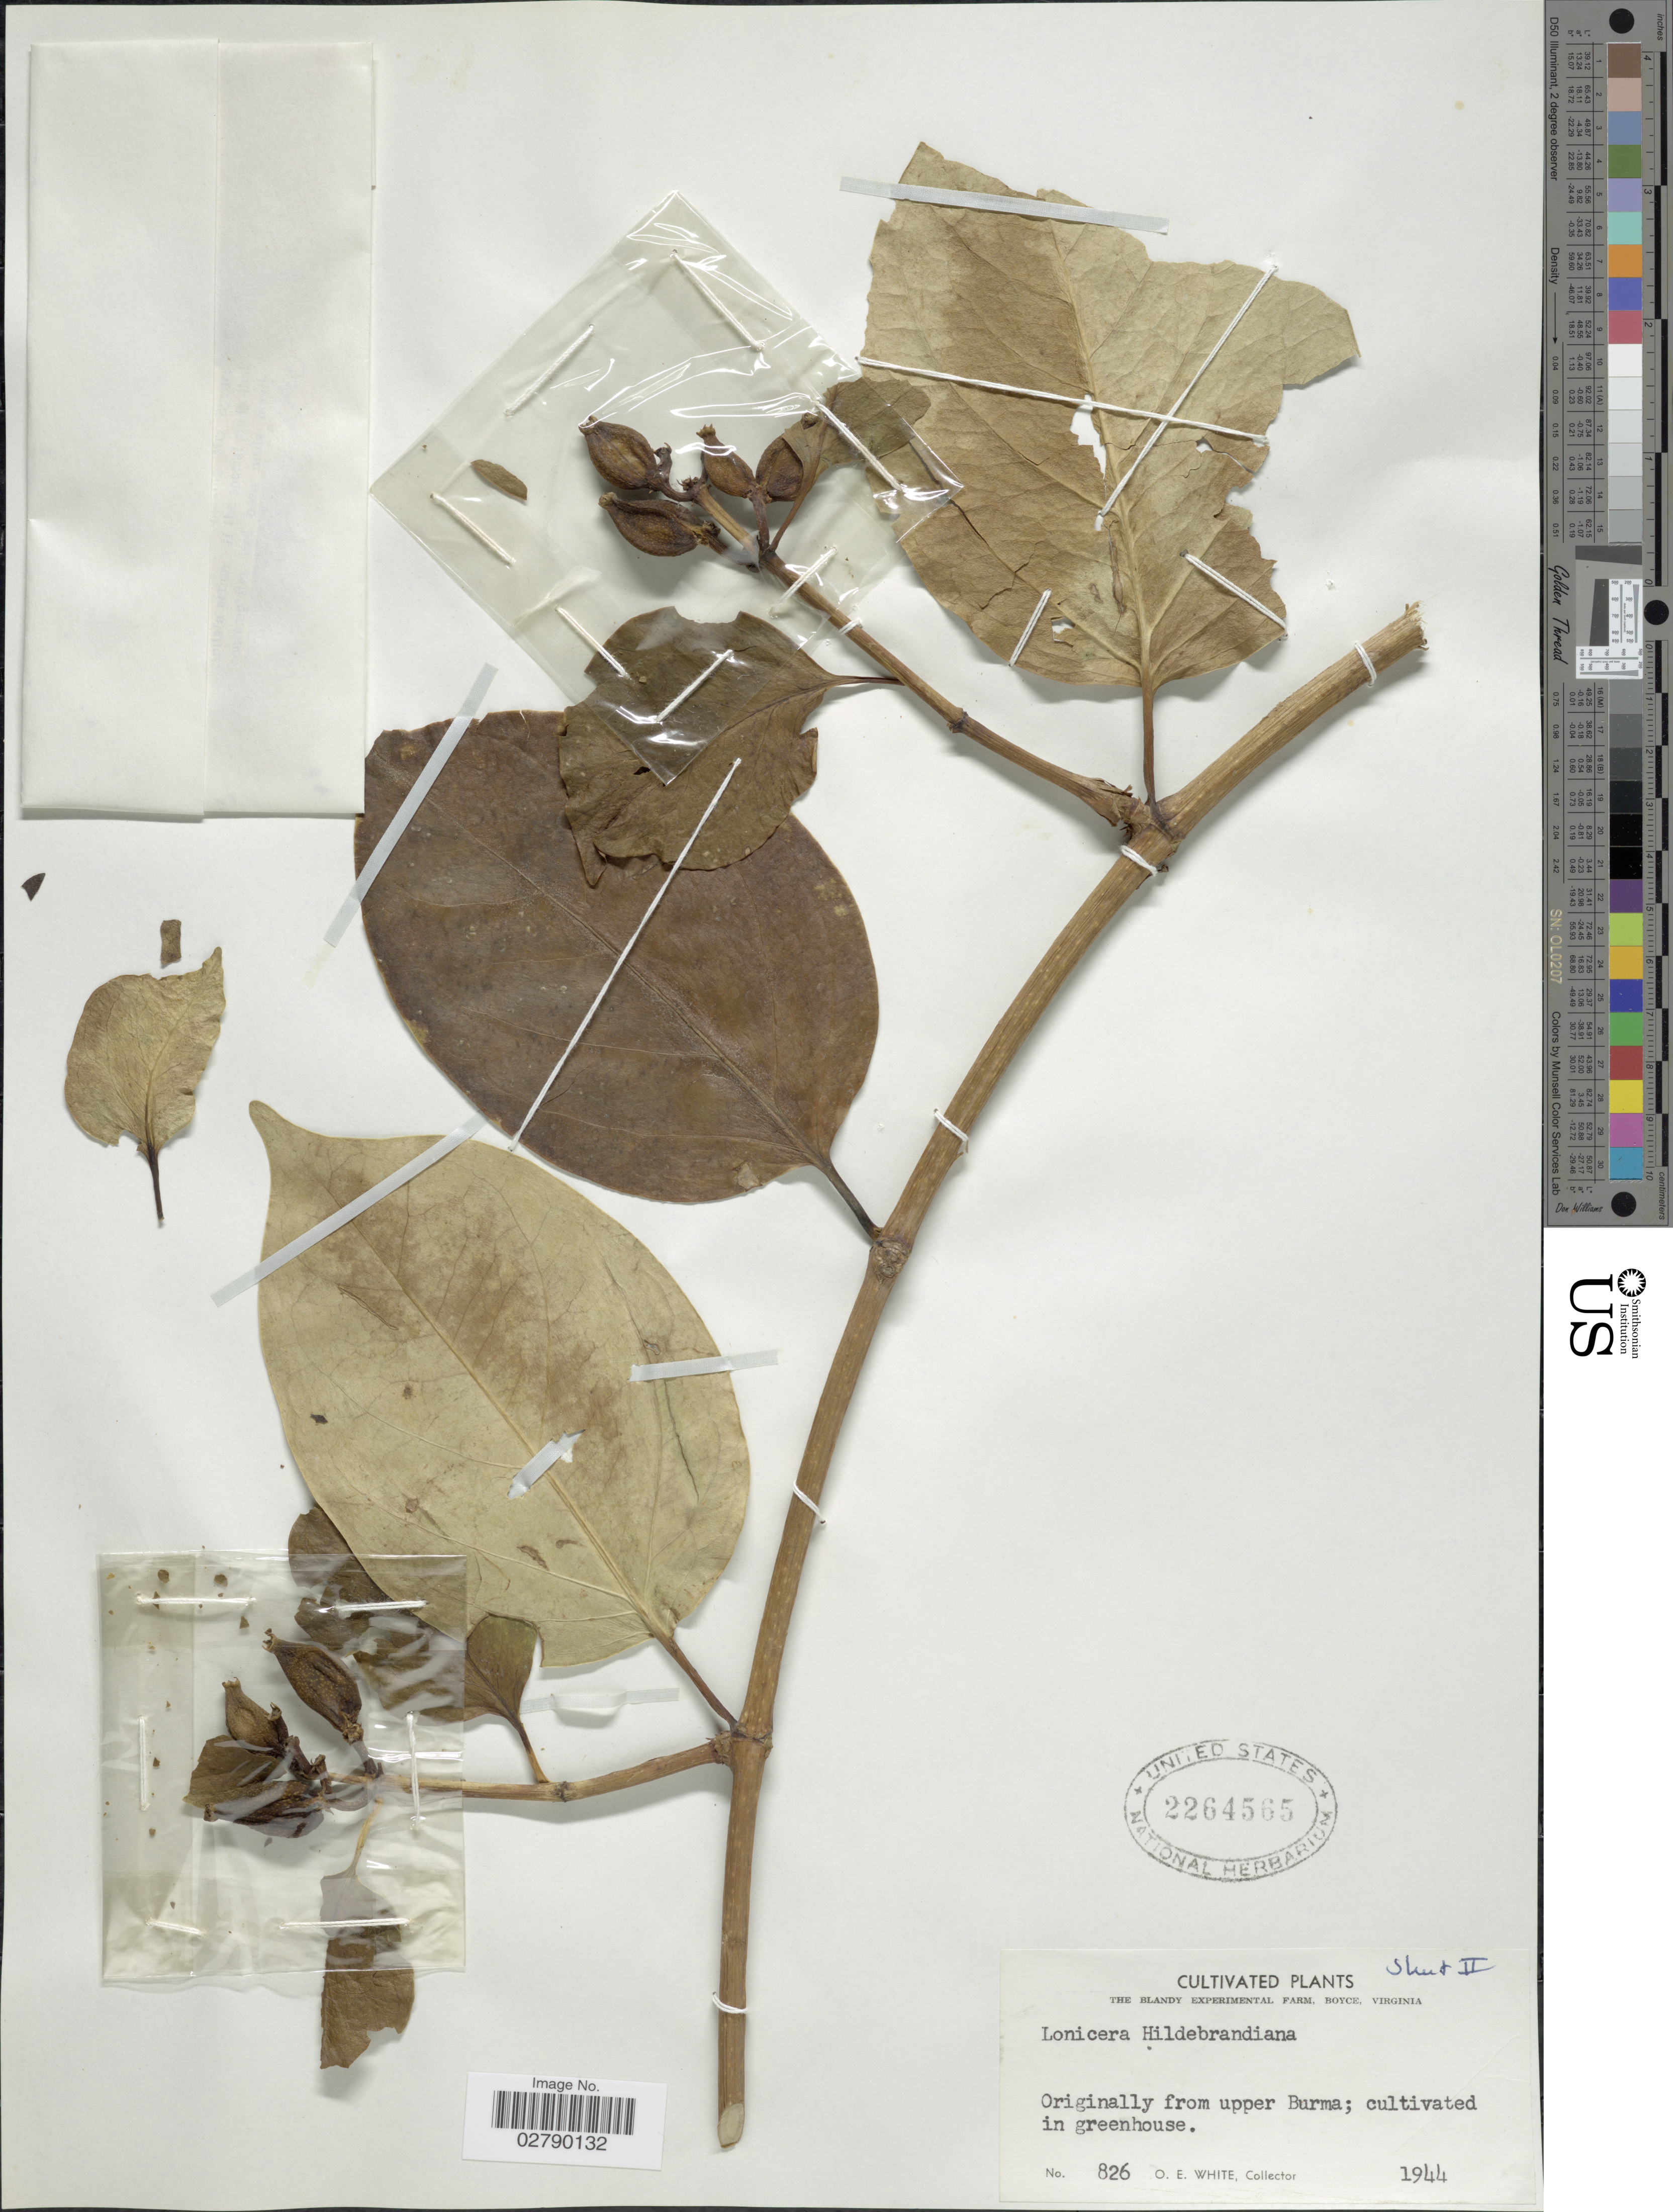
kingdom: Plantae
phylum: Tracheophyta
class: Magnoliopsida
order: Dipsacales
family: Caprifoliaceae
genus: Lonicera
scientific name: Lonicera hildebrandtiana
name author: Collett & Hemsl.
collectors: O. E. White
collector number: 826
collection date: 1944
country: Myanmar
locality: Originally from upper Burma; cultivated in greenhouse.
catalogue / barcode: US 2264565